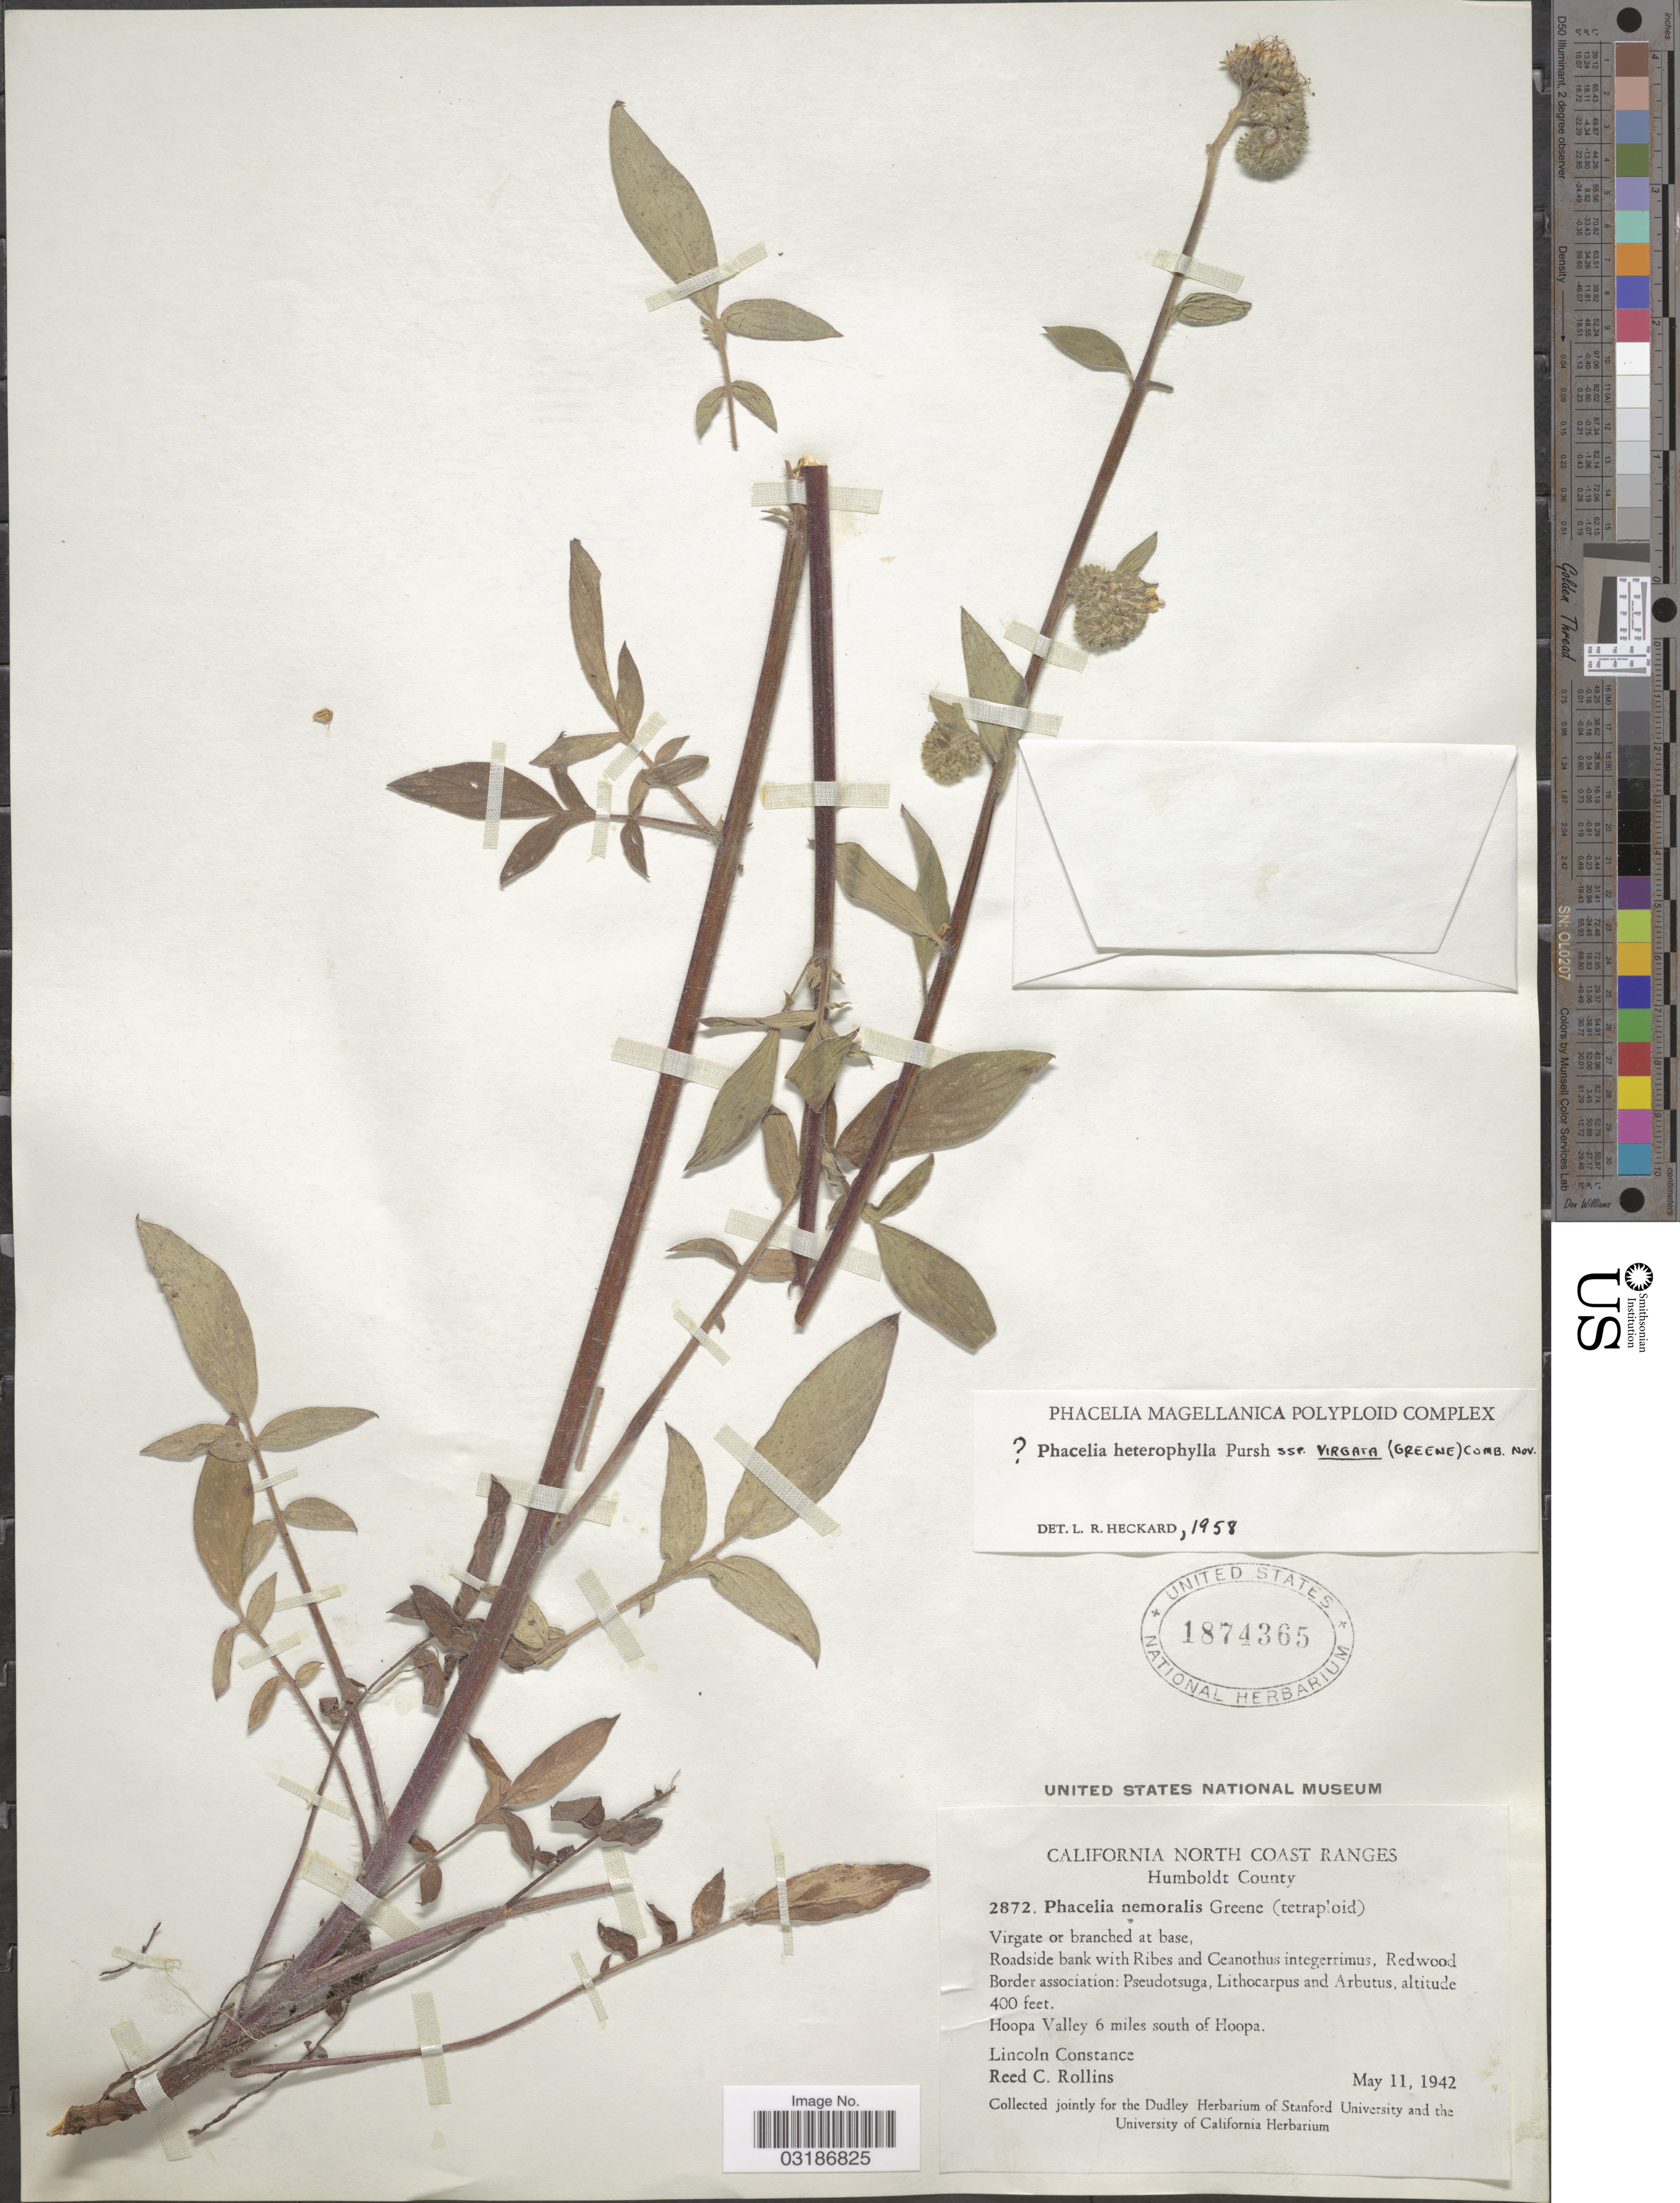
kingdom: Plantae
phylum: Tracheophyta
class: Magnoliopsida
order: Boraginales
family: Hydrophyllaceae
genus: Phacelia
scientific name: Phacelia heterophylla subsp. virgata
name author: (Greene) Heckard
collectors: L. Constance & R. C. Rollins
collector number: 2872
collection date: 1942-05-11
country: United States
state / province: California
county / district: Humboldt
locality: California North Coast Ranges. Humboldt County. Hoopa Valley 6 miles south of Hoopa.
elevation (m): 122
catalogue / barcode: US 1874365